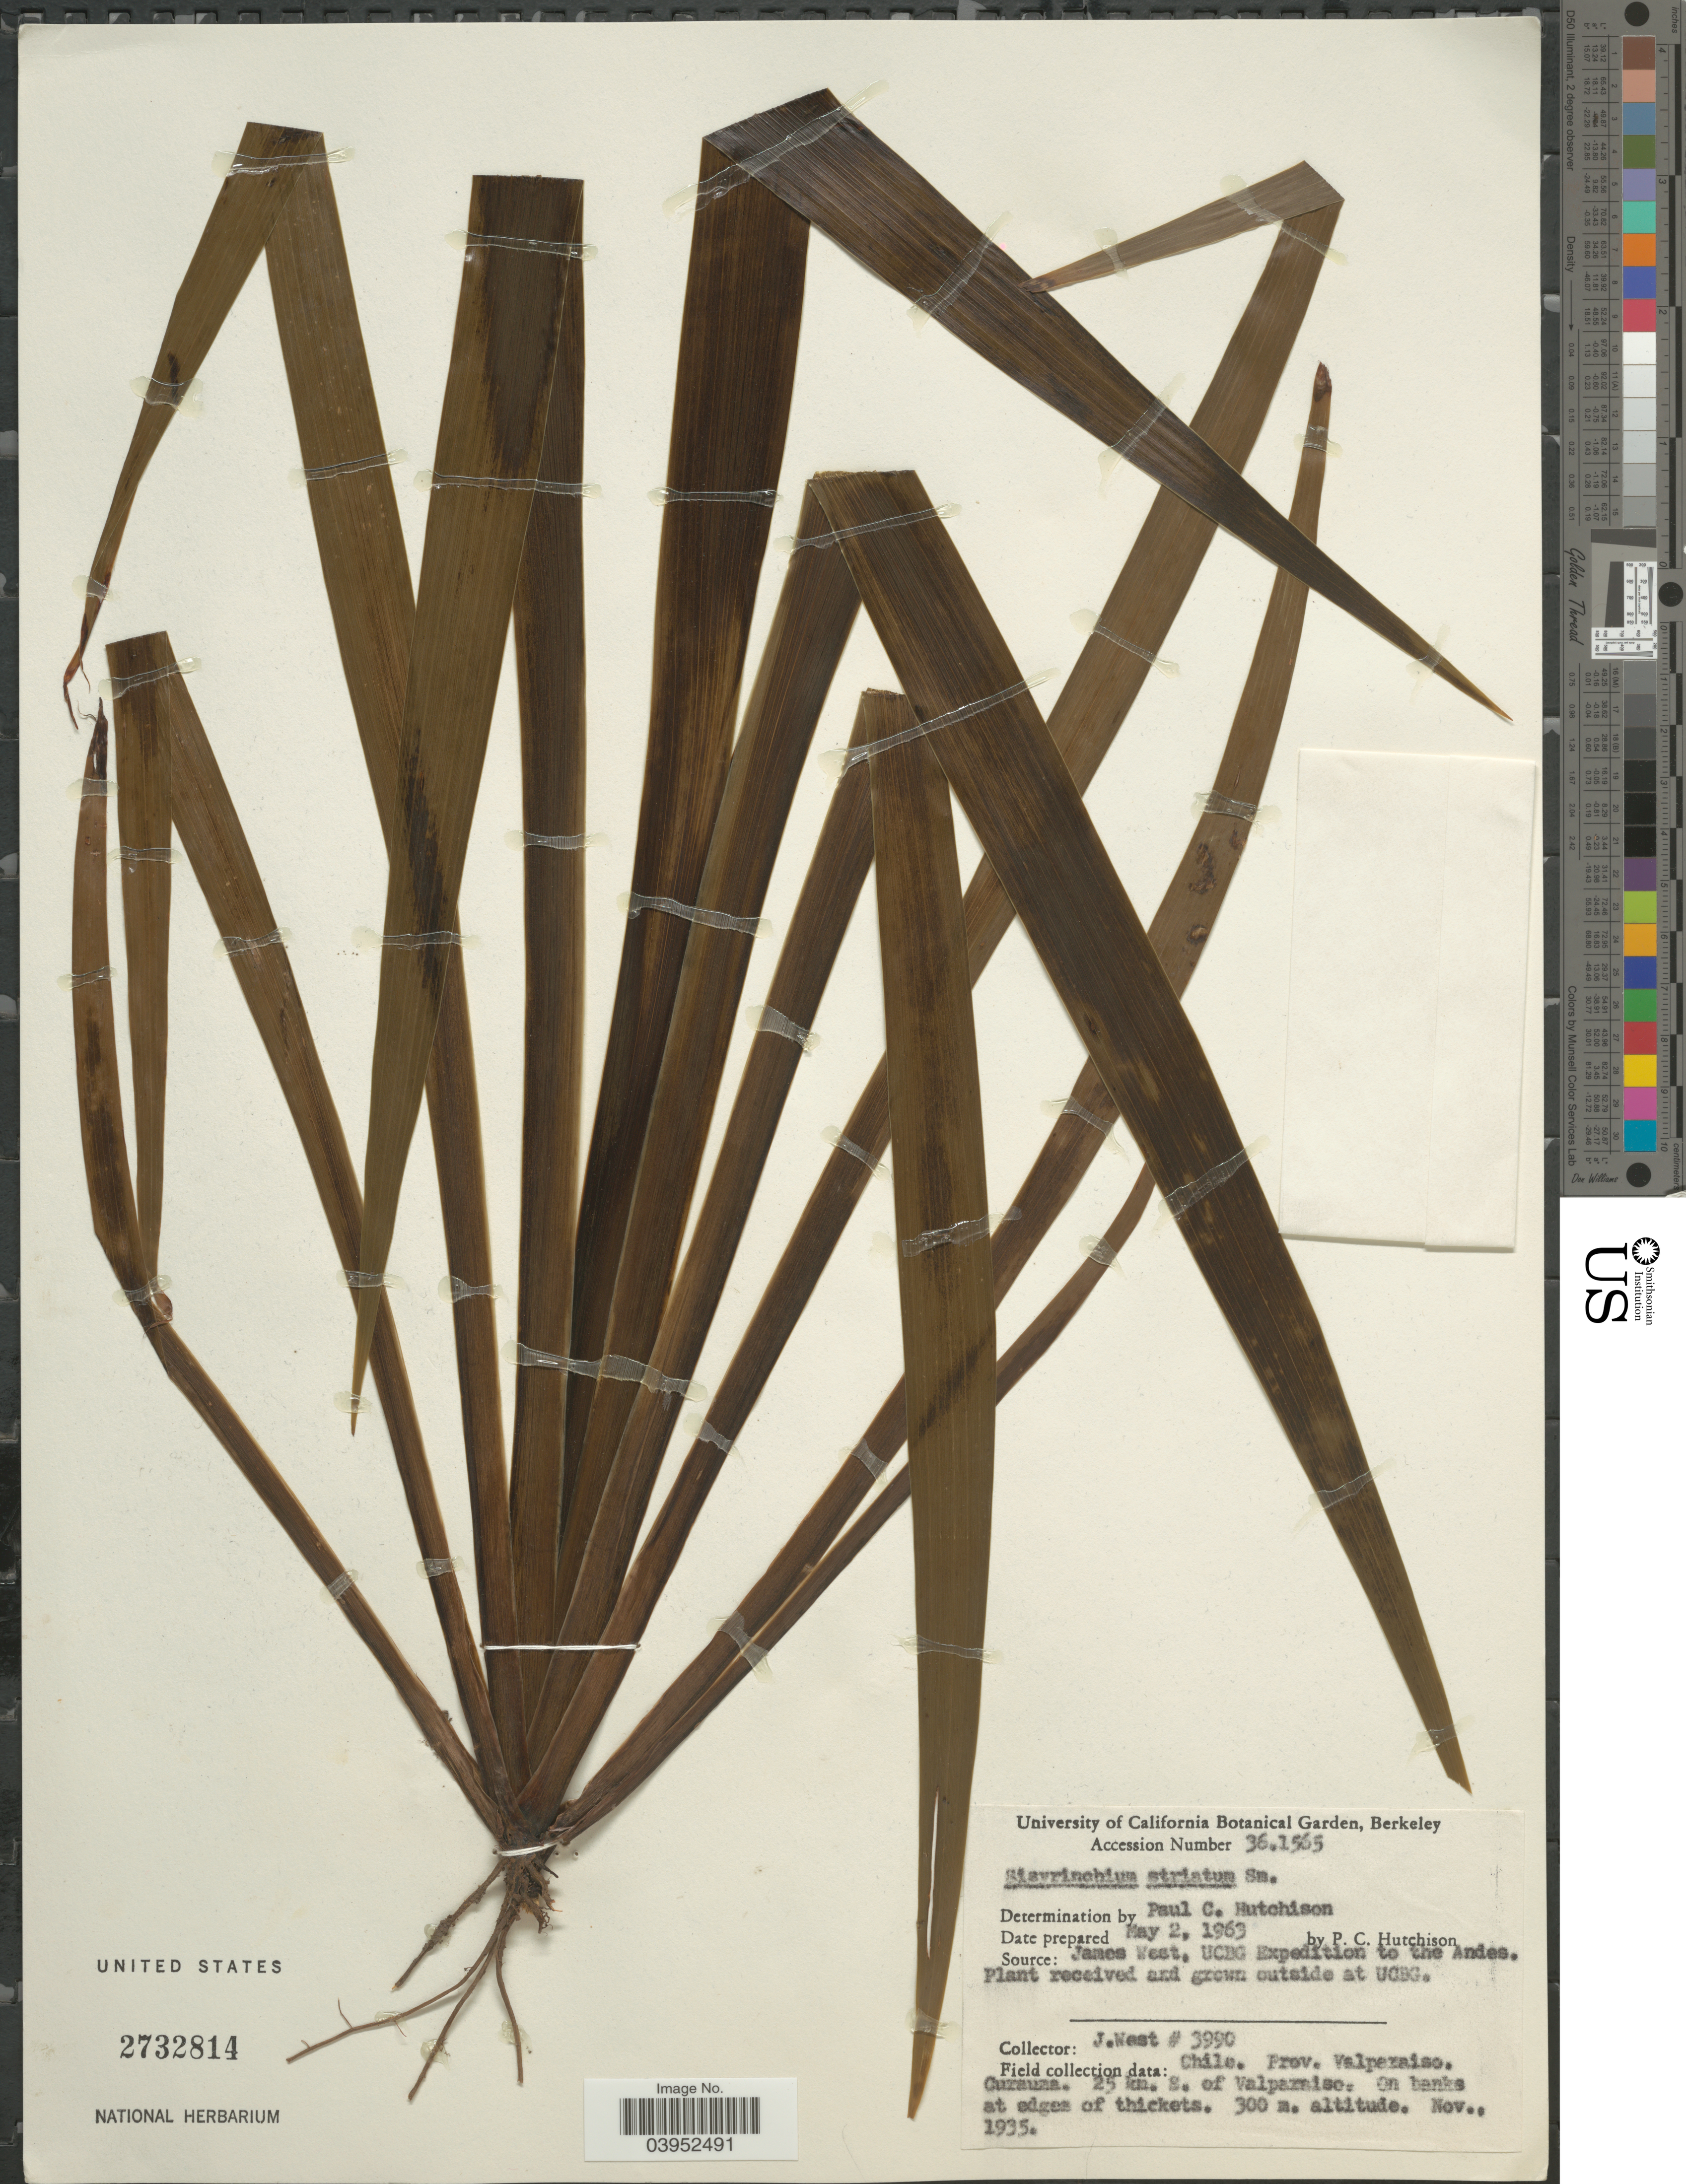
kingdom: Plantae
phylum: Tracheophyta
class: Liliopsida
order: Asparagales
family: Iridaceae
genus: Sisyrinchium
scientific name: Sisyrinchium striatum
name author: Sm.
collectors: P. C. Hutchison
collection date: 1963-05-02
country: United States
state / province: California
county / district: Alameda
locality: University of California Botanical Garden, Berkeley.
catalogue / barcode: US 2732814